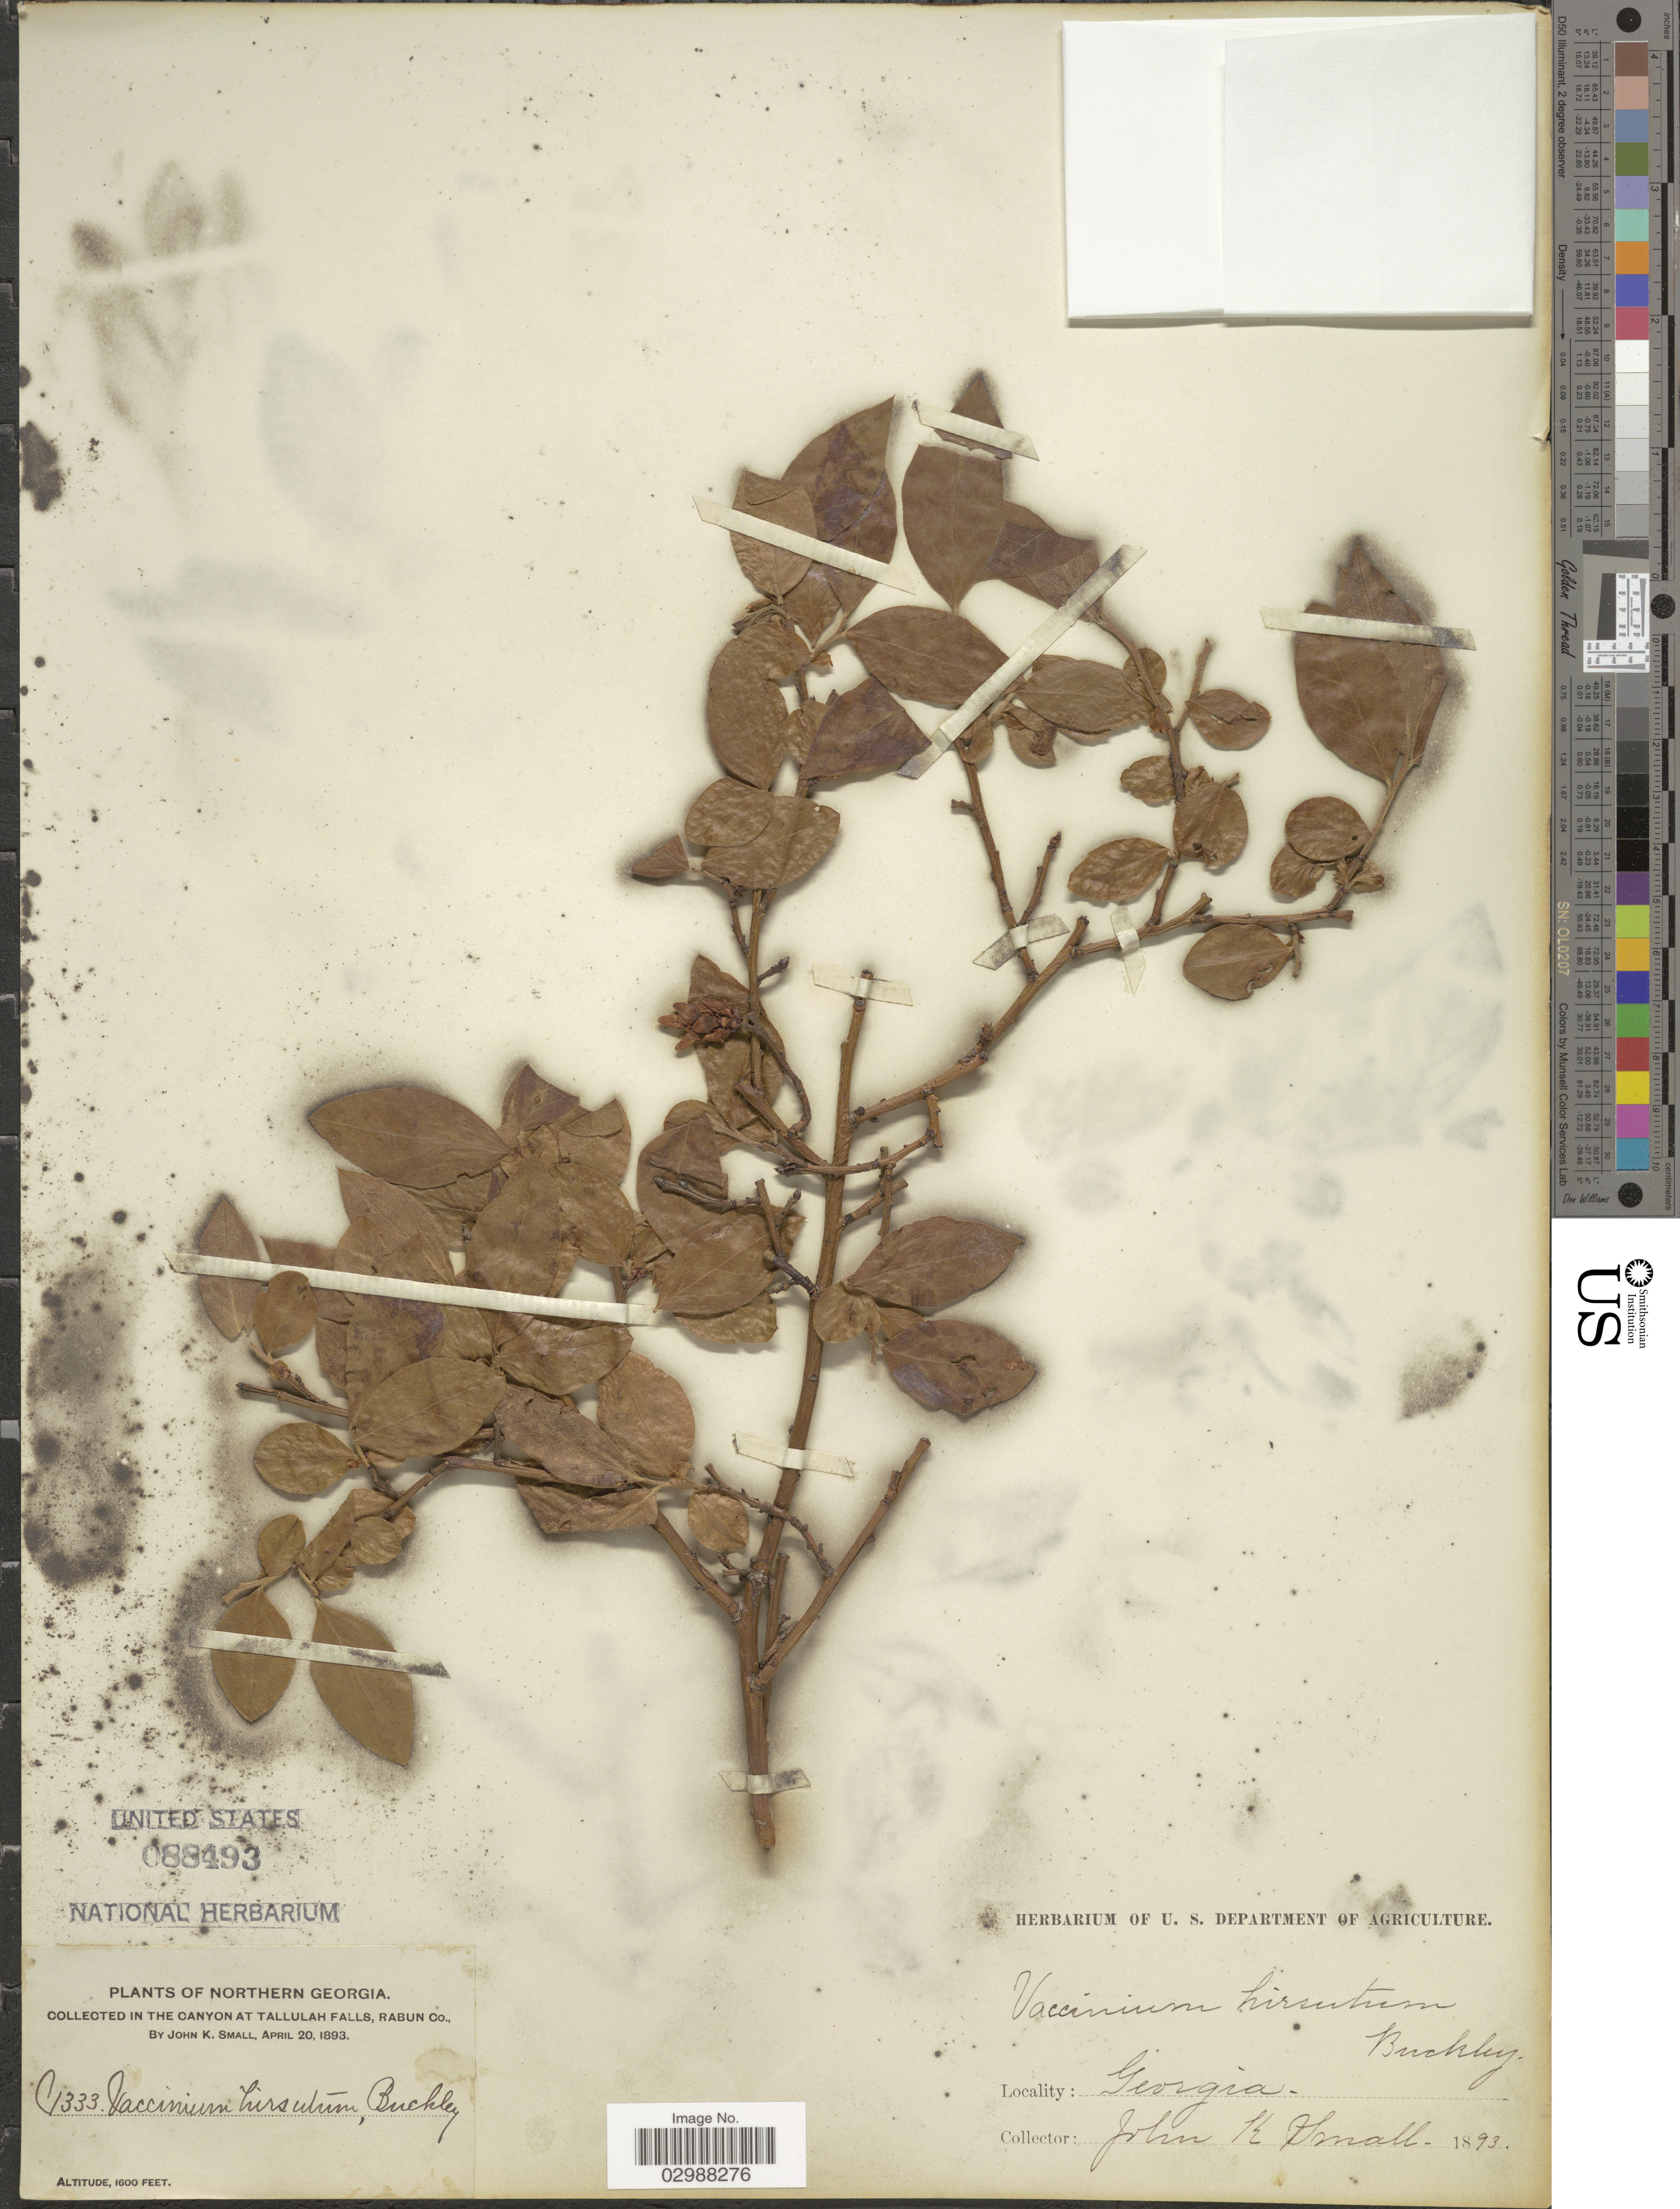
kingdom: Plantae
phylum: Tracheophyta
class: Magnoliopsida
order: Ericales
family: Ericaceae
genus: Vaccinium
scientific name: Vaccinium hirsutum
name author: Buckley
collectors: J. K. Small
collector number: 13333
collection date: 1893-04-20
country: United States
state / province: Georgia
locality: Northern Georgia. In the canyon at Tallulah Falls, Rabun Co.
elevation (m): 488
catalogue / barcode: US 88493